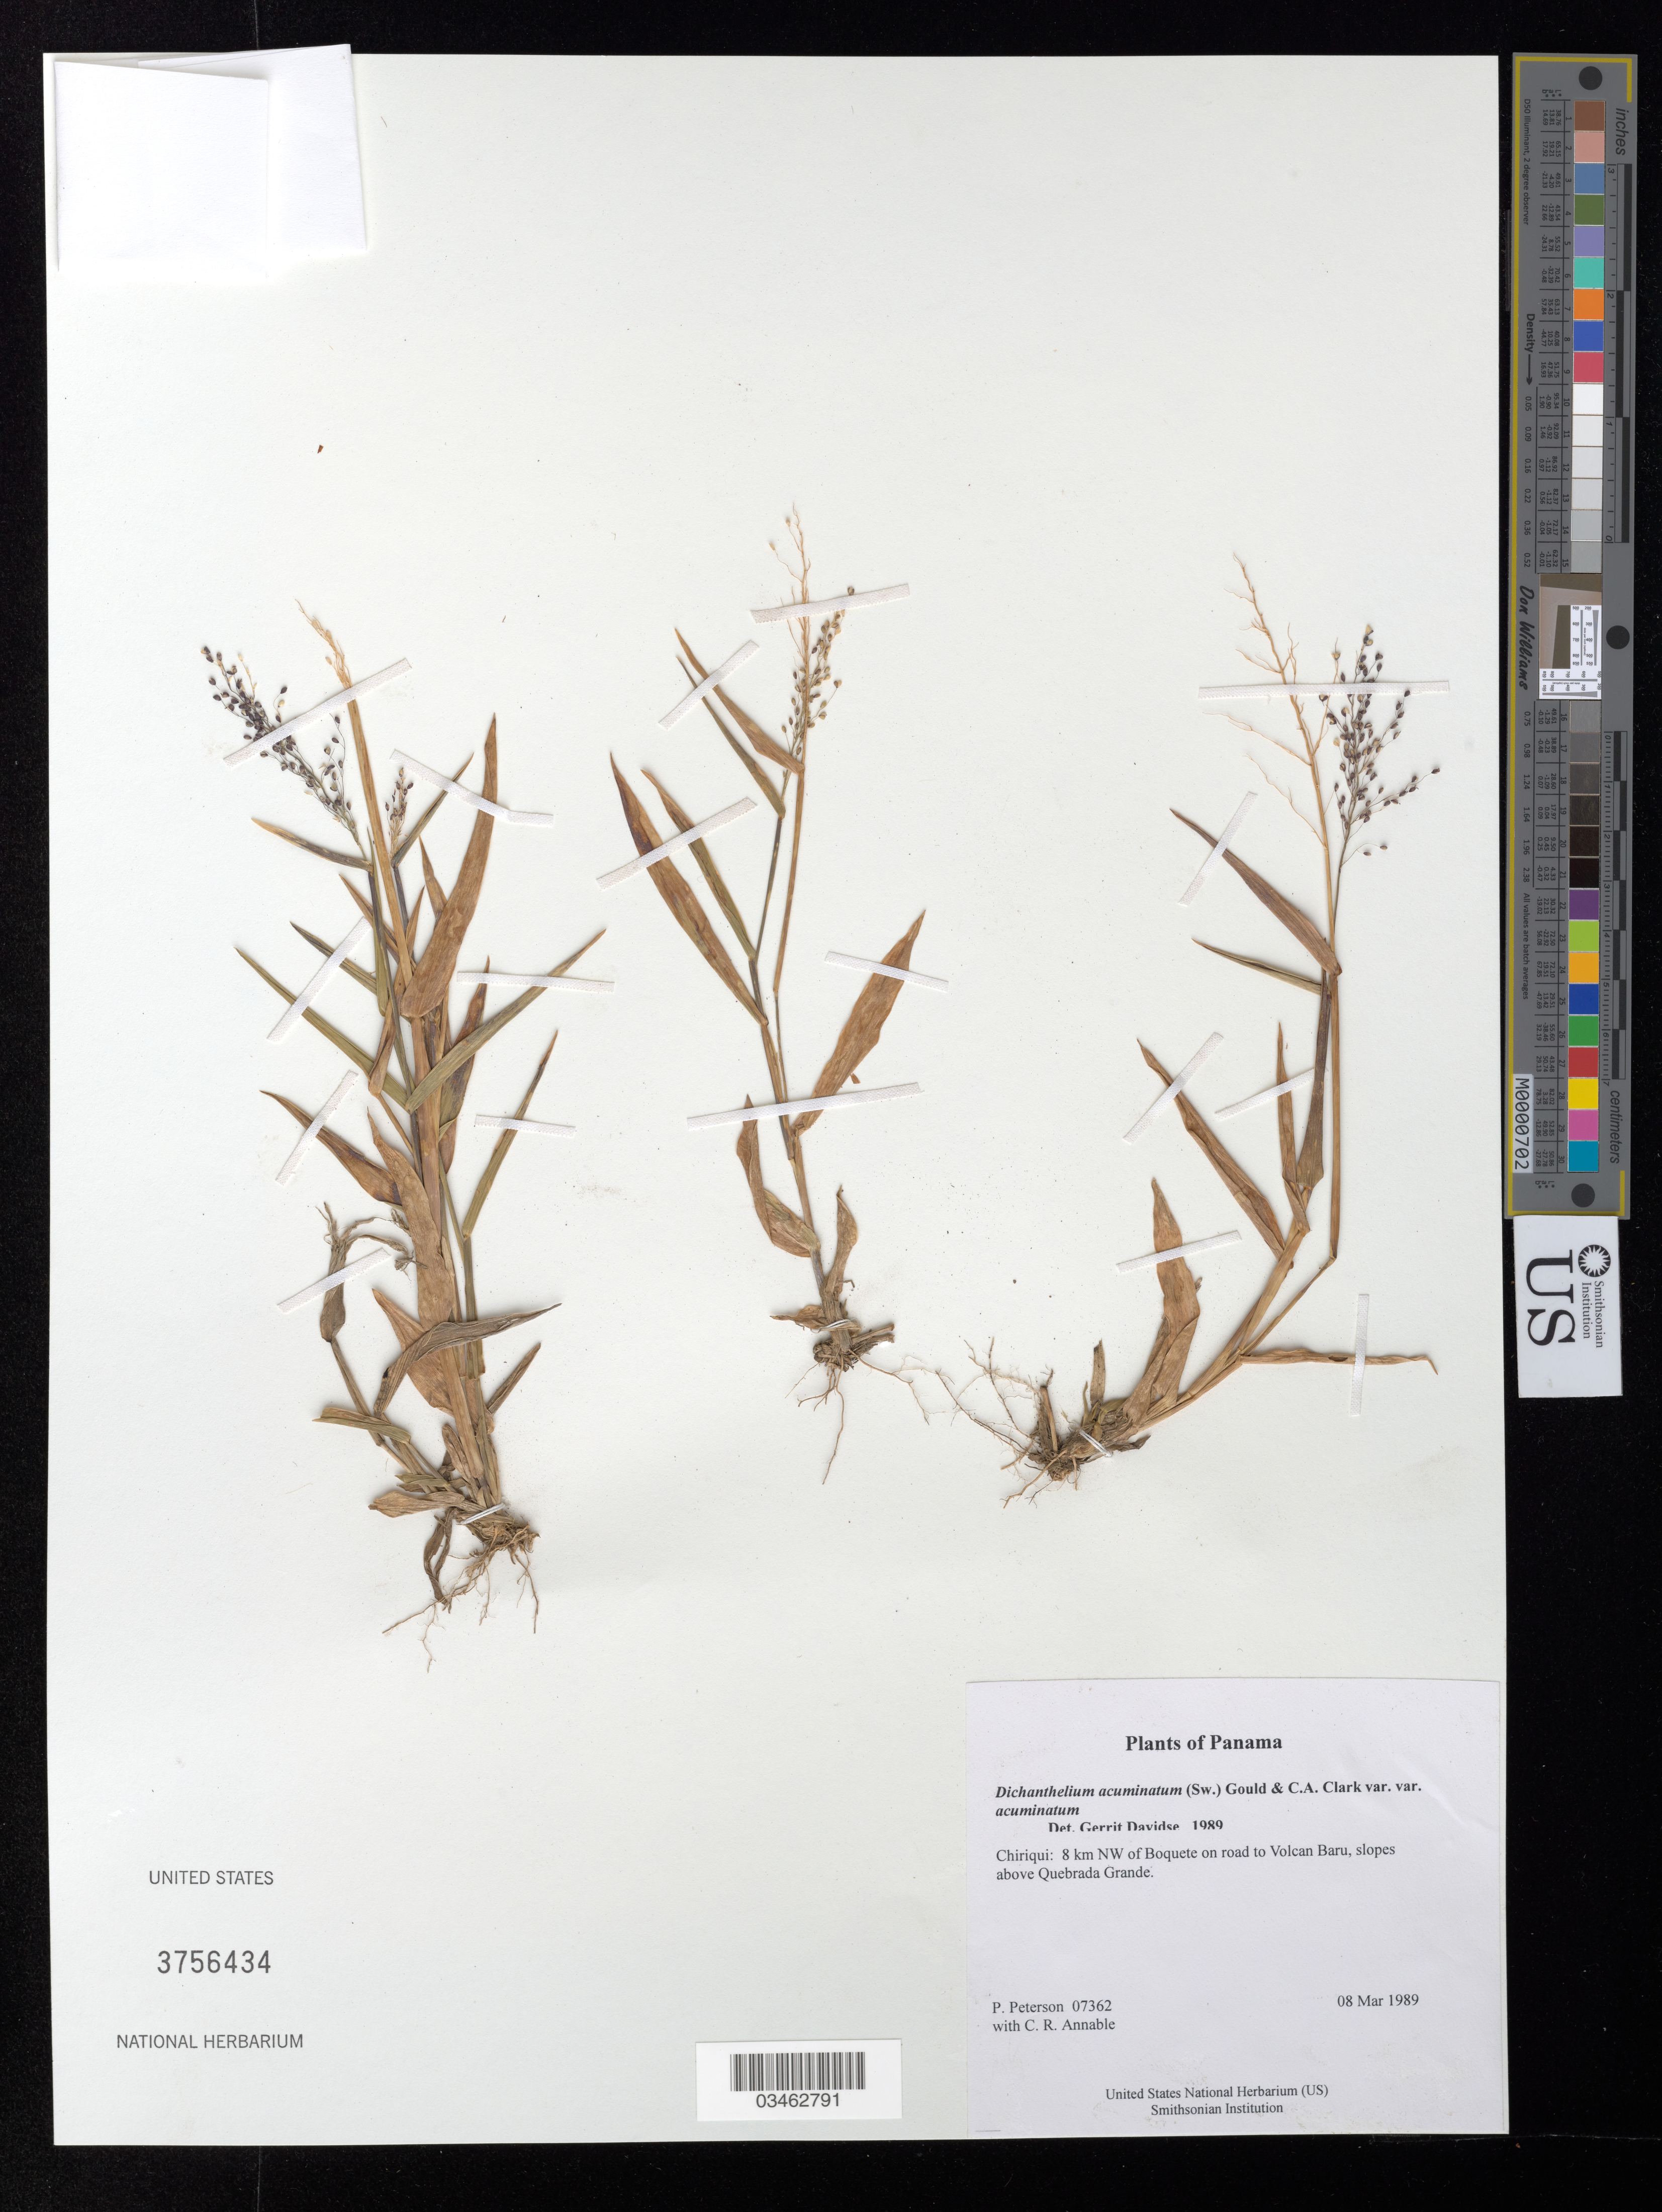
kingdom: Plantae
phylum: Tracheophyta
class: Liliopsida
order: Poales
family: Poaceae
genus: Dichanthelium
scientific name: Dichanthelium acuminatum var. acuminatum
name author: (Sw.) Gould & C.A. Clark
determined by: Davidse, Gerrit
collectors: P. M. Peterson & C. R. Annable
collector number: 07362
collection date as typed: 08 Mar 1989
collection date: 1989-03-08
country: Panama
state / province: Chiriqui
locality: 8 km NW of Boquete on road to Volcan Baru, slopes above Quebrada Grande.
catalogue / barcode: US 3756434